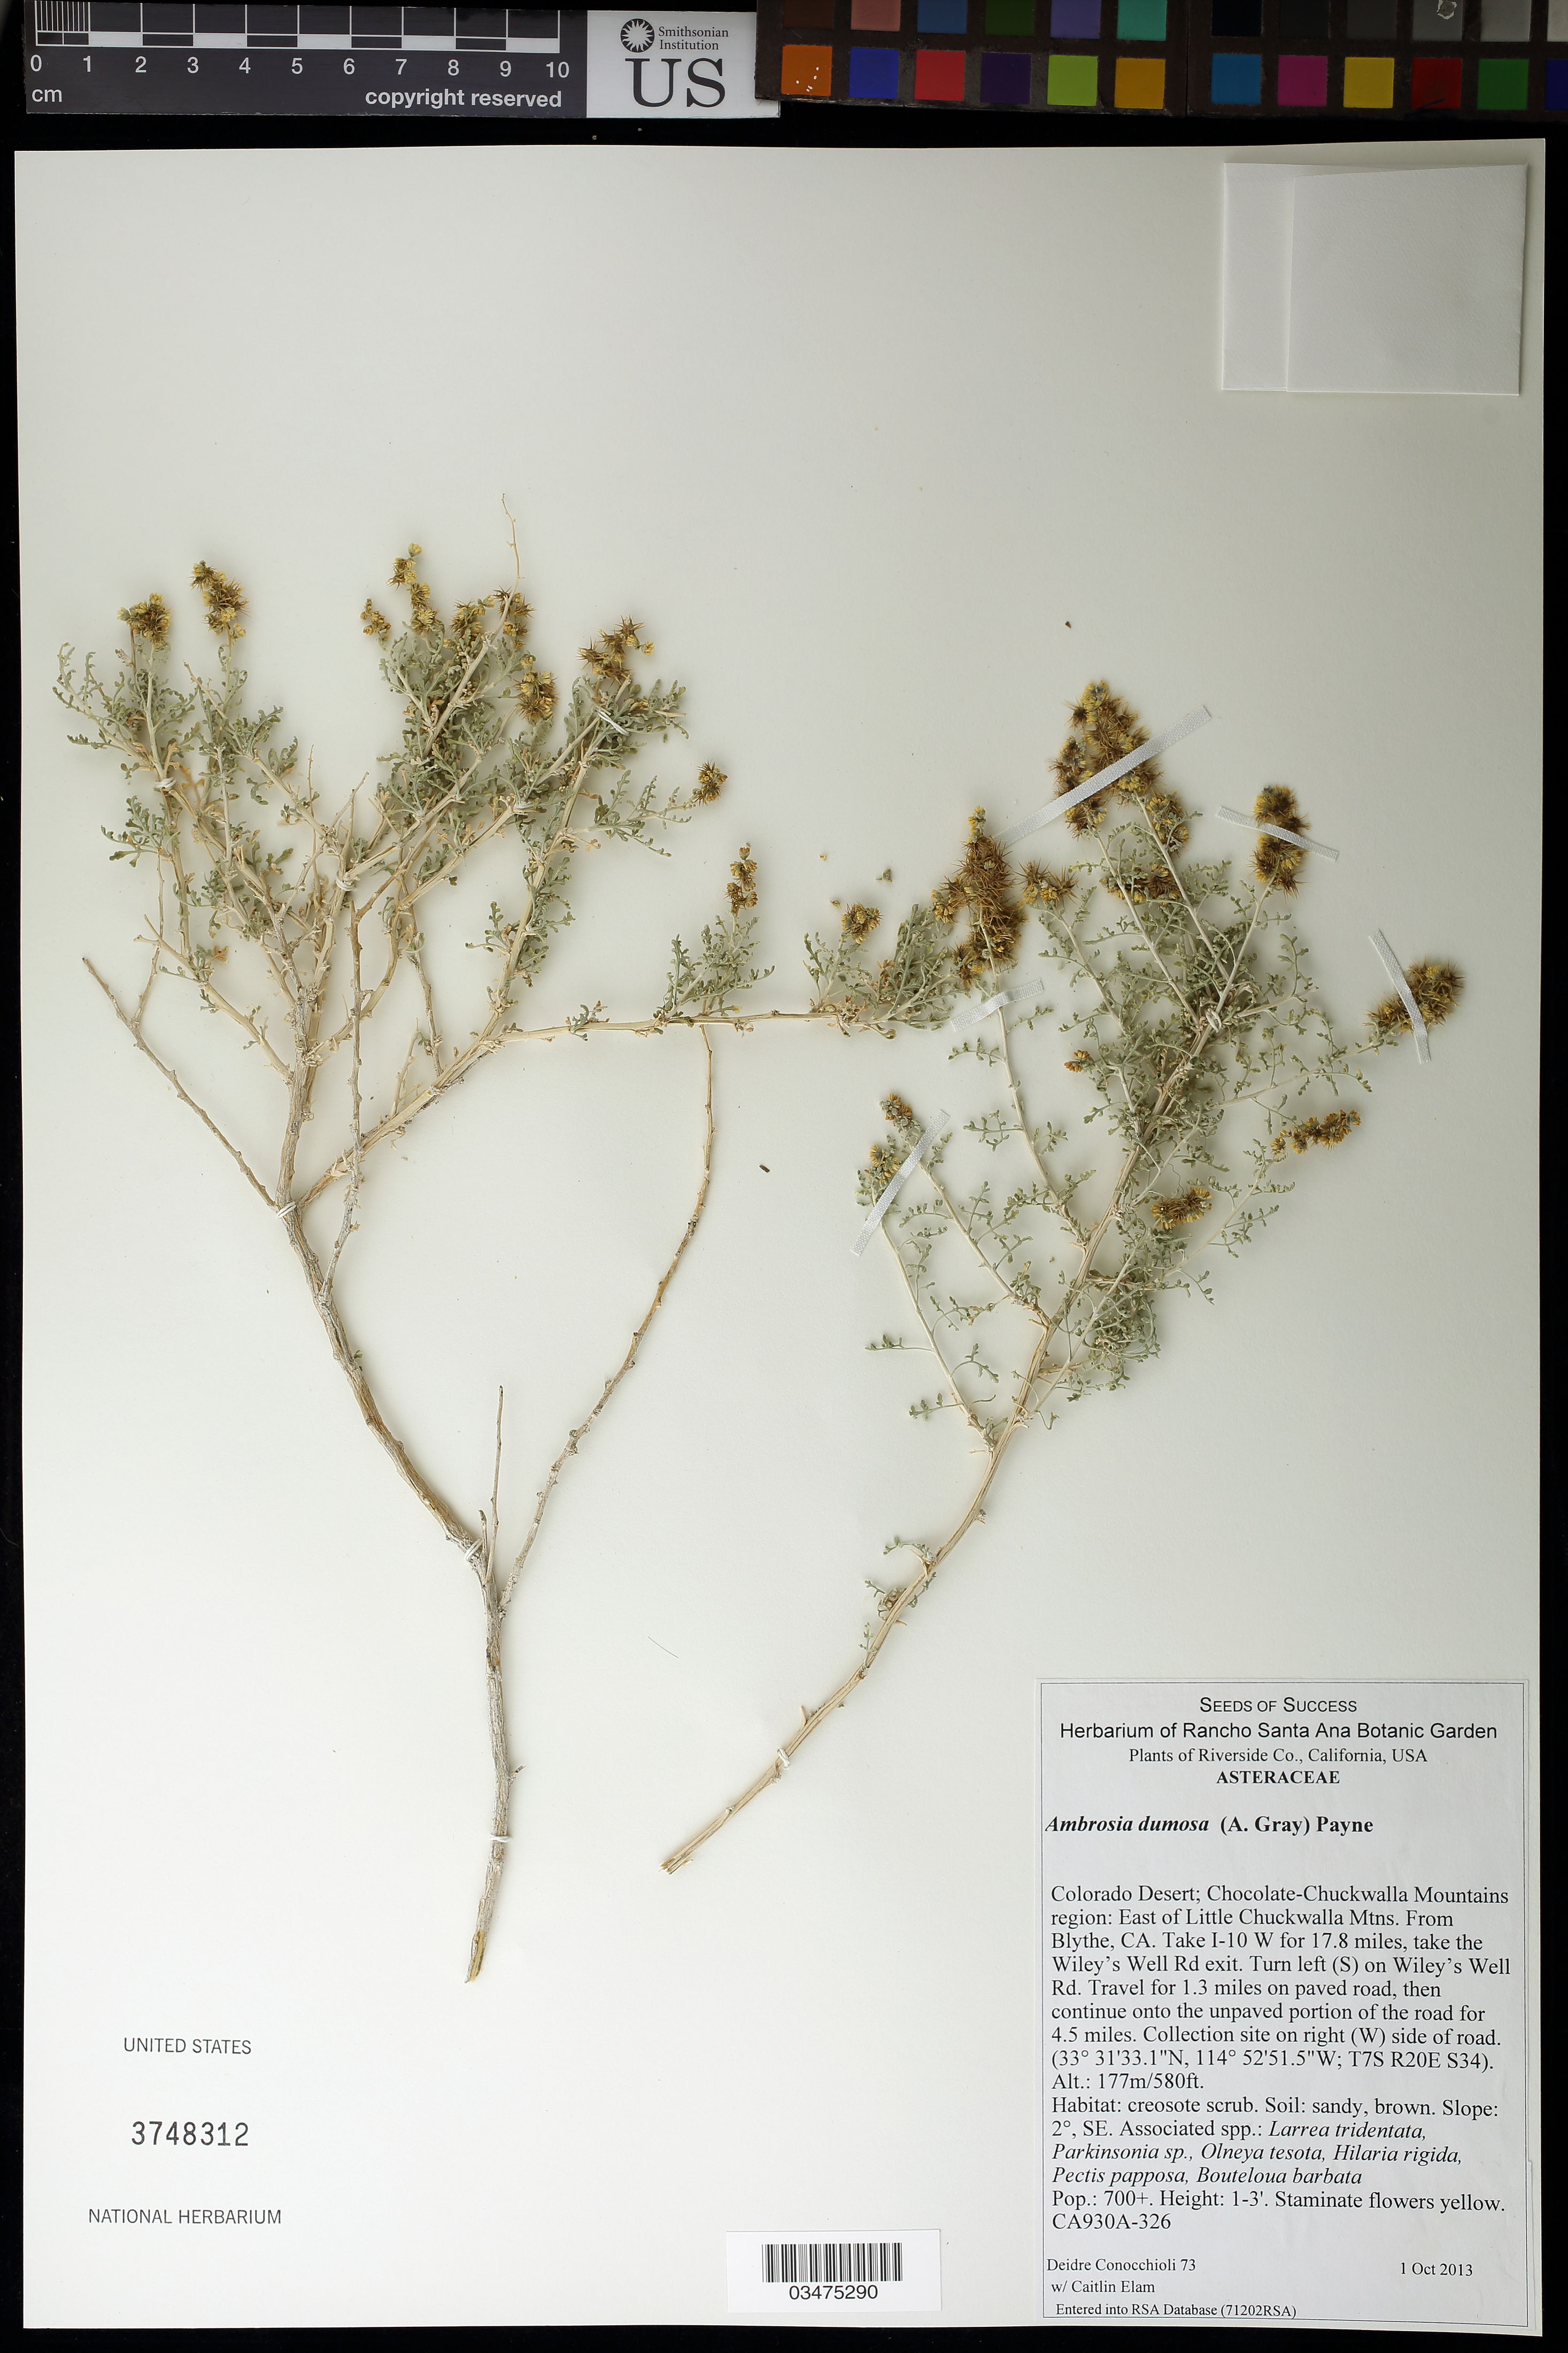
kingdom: Plantae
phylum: Tracheophyta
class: Magnoliopsida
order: Asterales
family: Asteraceae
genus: Ambrosia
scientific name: Ambrosia dumosa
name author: (A. Gray) W.W.Payne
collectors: D. Conocchioli & C. Elam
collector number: CA930A-326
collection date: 2013-10-01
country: United States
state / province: California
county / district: Riverside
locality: Colorado Desert, Chocolate-Chuckwalla Mts region, E of Little Chuckwalla Mts.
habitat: Creosote scrub. Soil:sandy, brown.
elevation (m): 177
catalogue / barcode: US 3748312